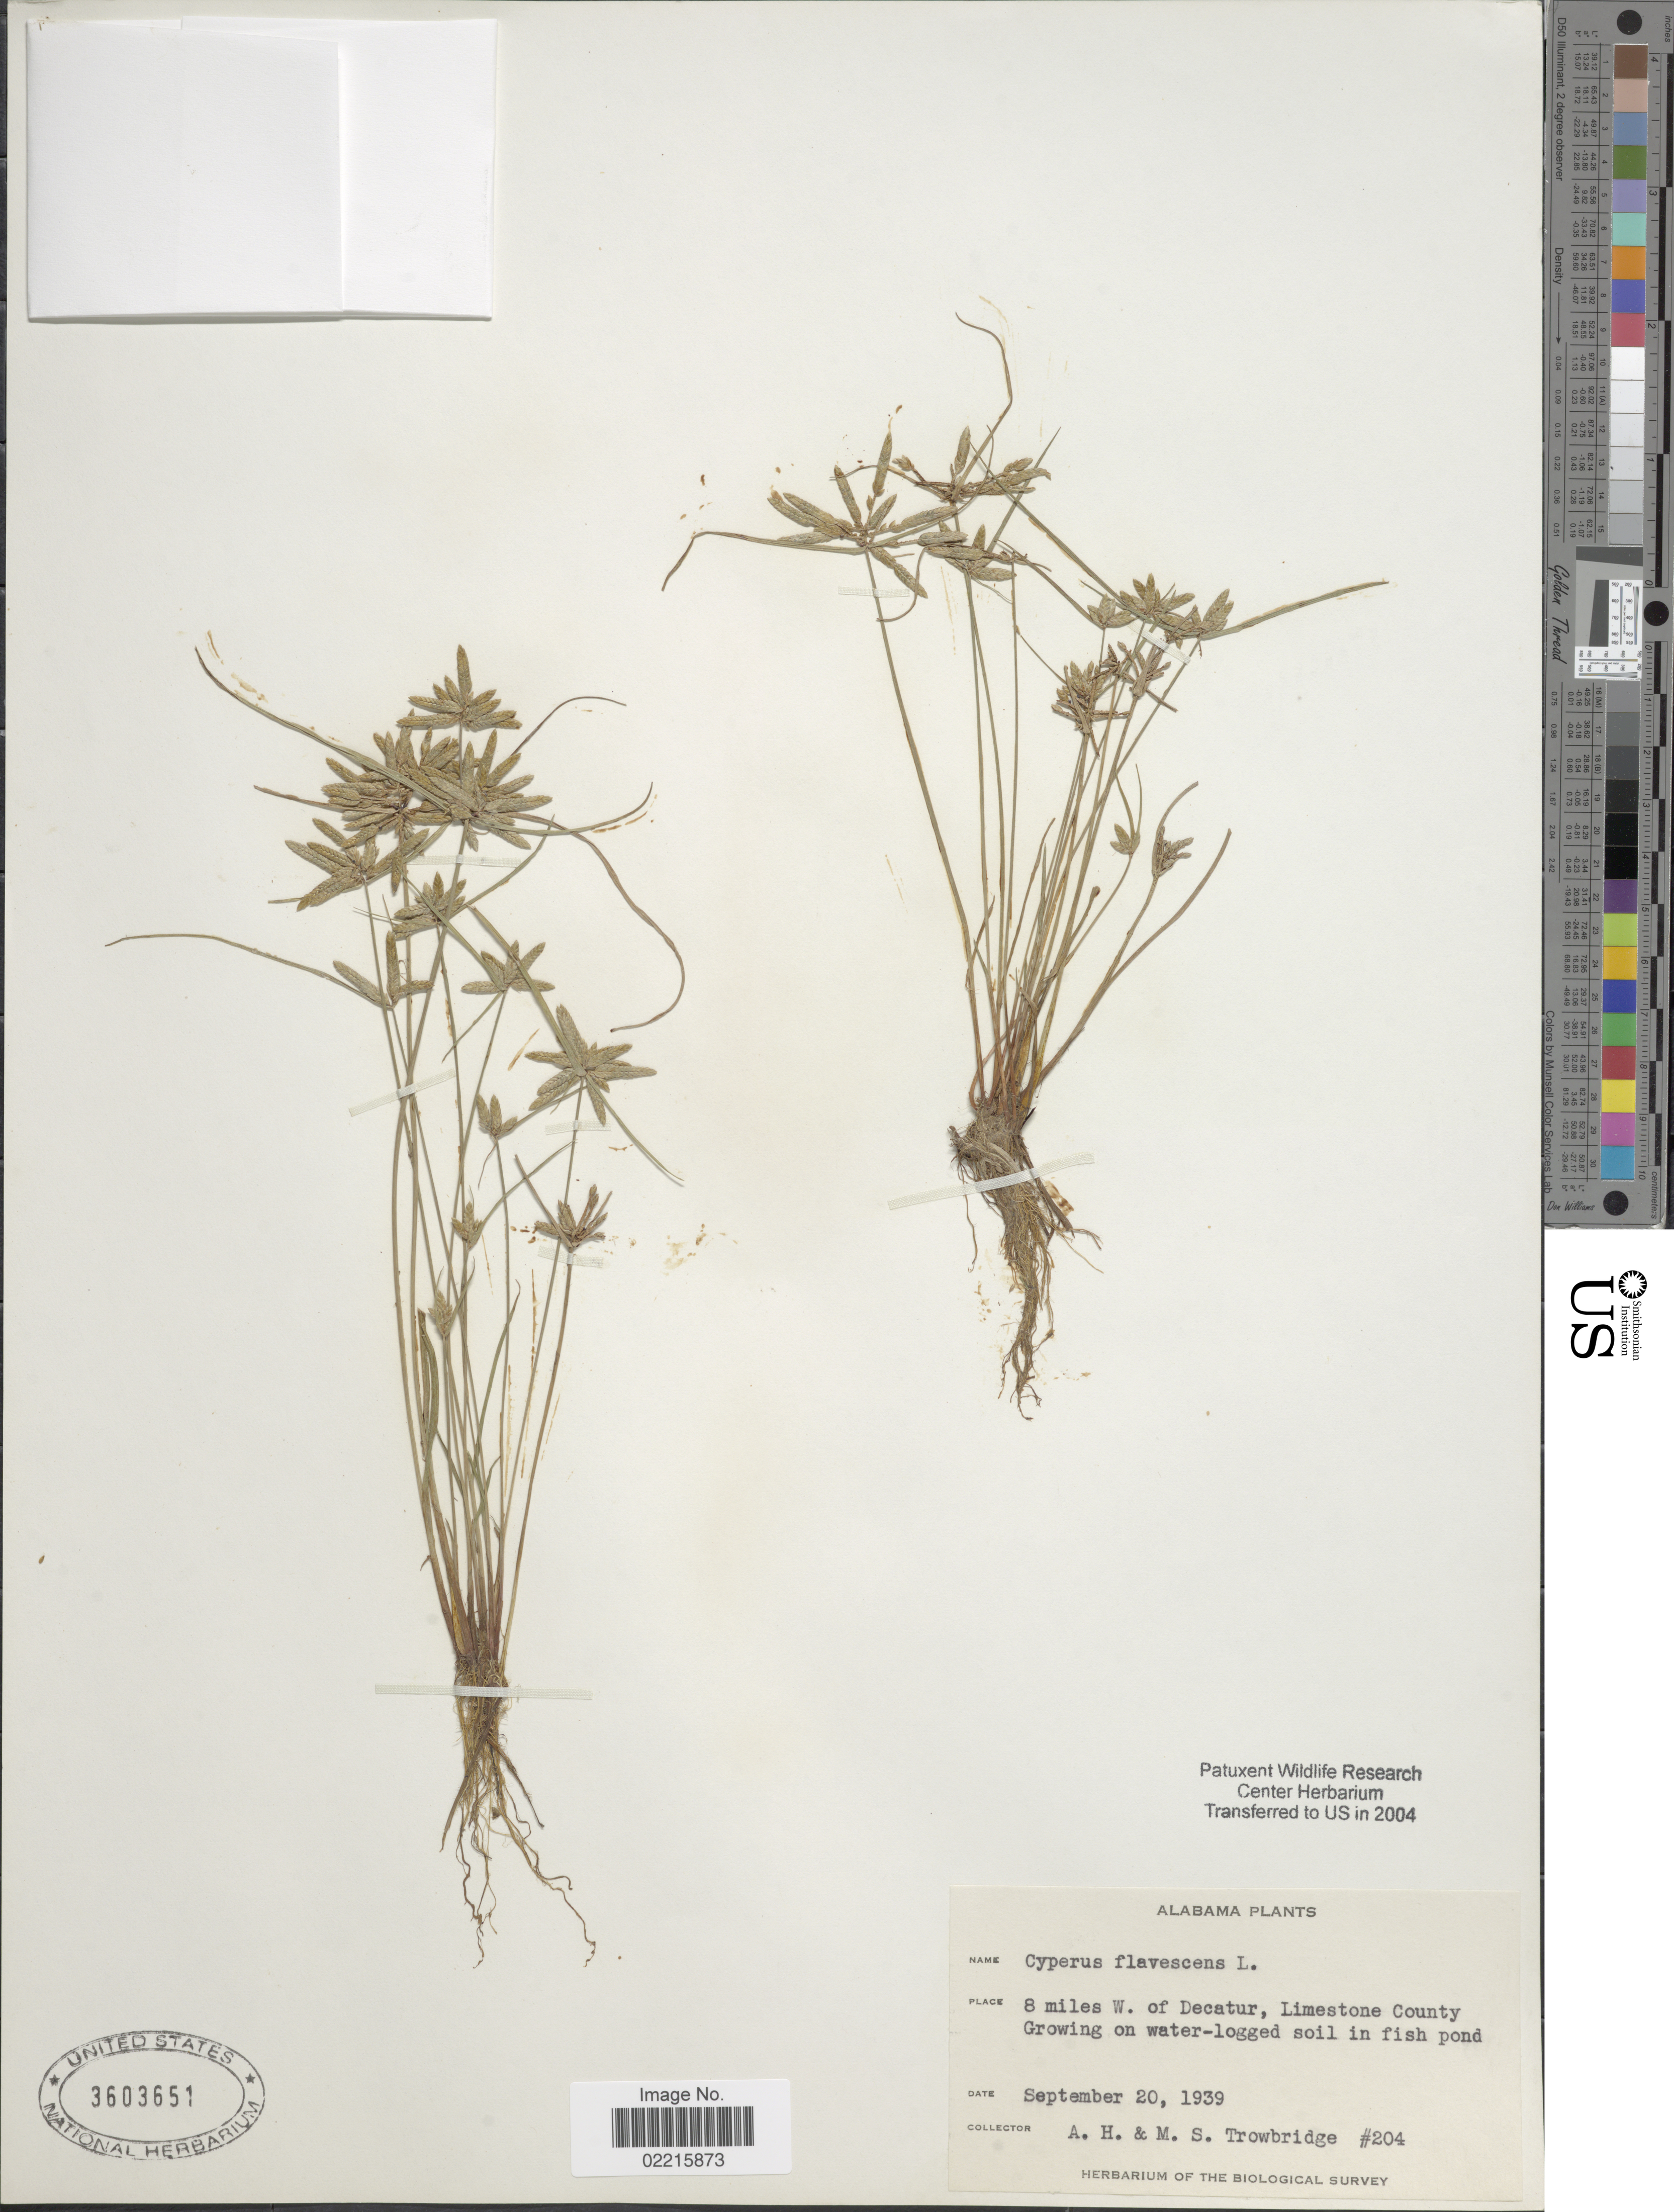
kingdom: Plantae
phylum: Tracheophyta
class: Liliopsida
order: Poales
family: Cyperaceae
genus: Cyperus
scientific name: Cyperus flavescens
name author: L.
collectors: A. H. Trowbridge & M. Trowbridge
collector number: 204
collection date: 1939-09-20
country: United States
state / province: Alabama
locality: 8 miles W. of Decatur, Limestone County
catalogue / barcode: US 3603651